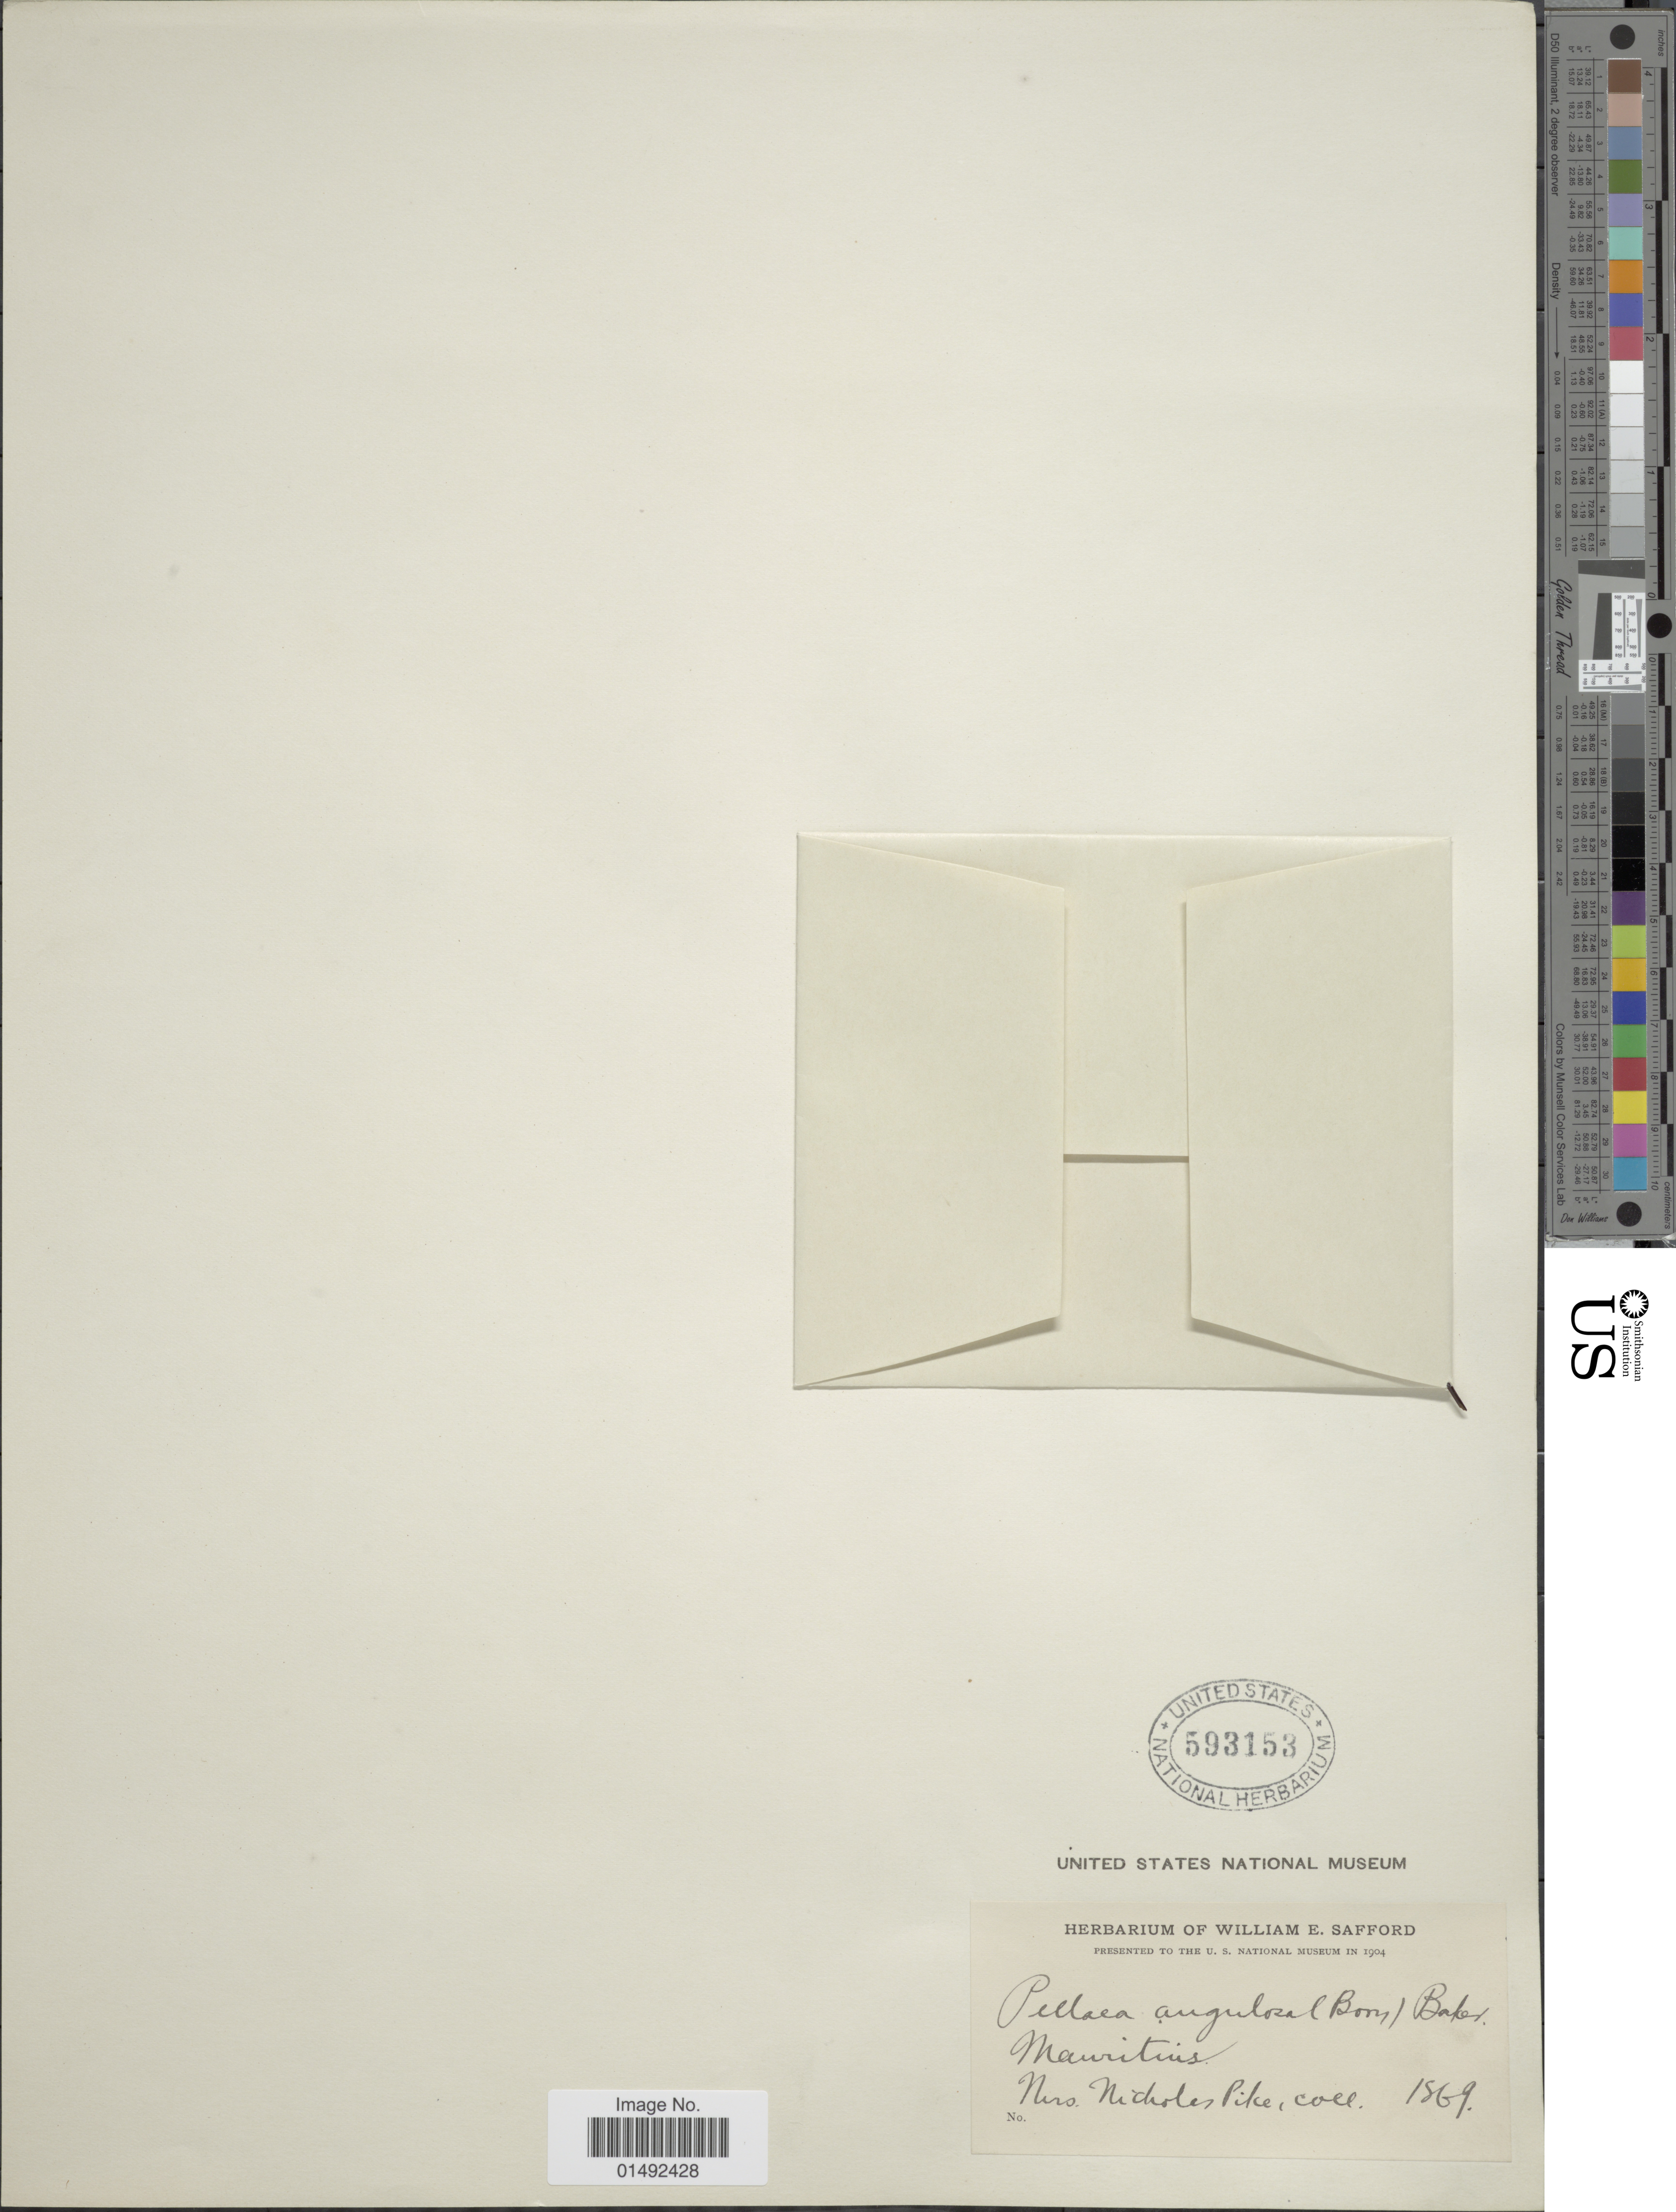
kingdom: Plantae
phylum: Tracheophyta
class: Polypodiopsida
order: Polypodiales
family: Pteridaceae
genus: Pellaea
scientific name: Pellaea angulosa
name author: (Bory ex Willd.) Baker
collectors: N. Pike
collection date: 1869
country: Madagascar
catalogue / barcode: US 593153